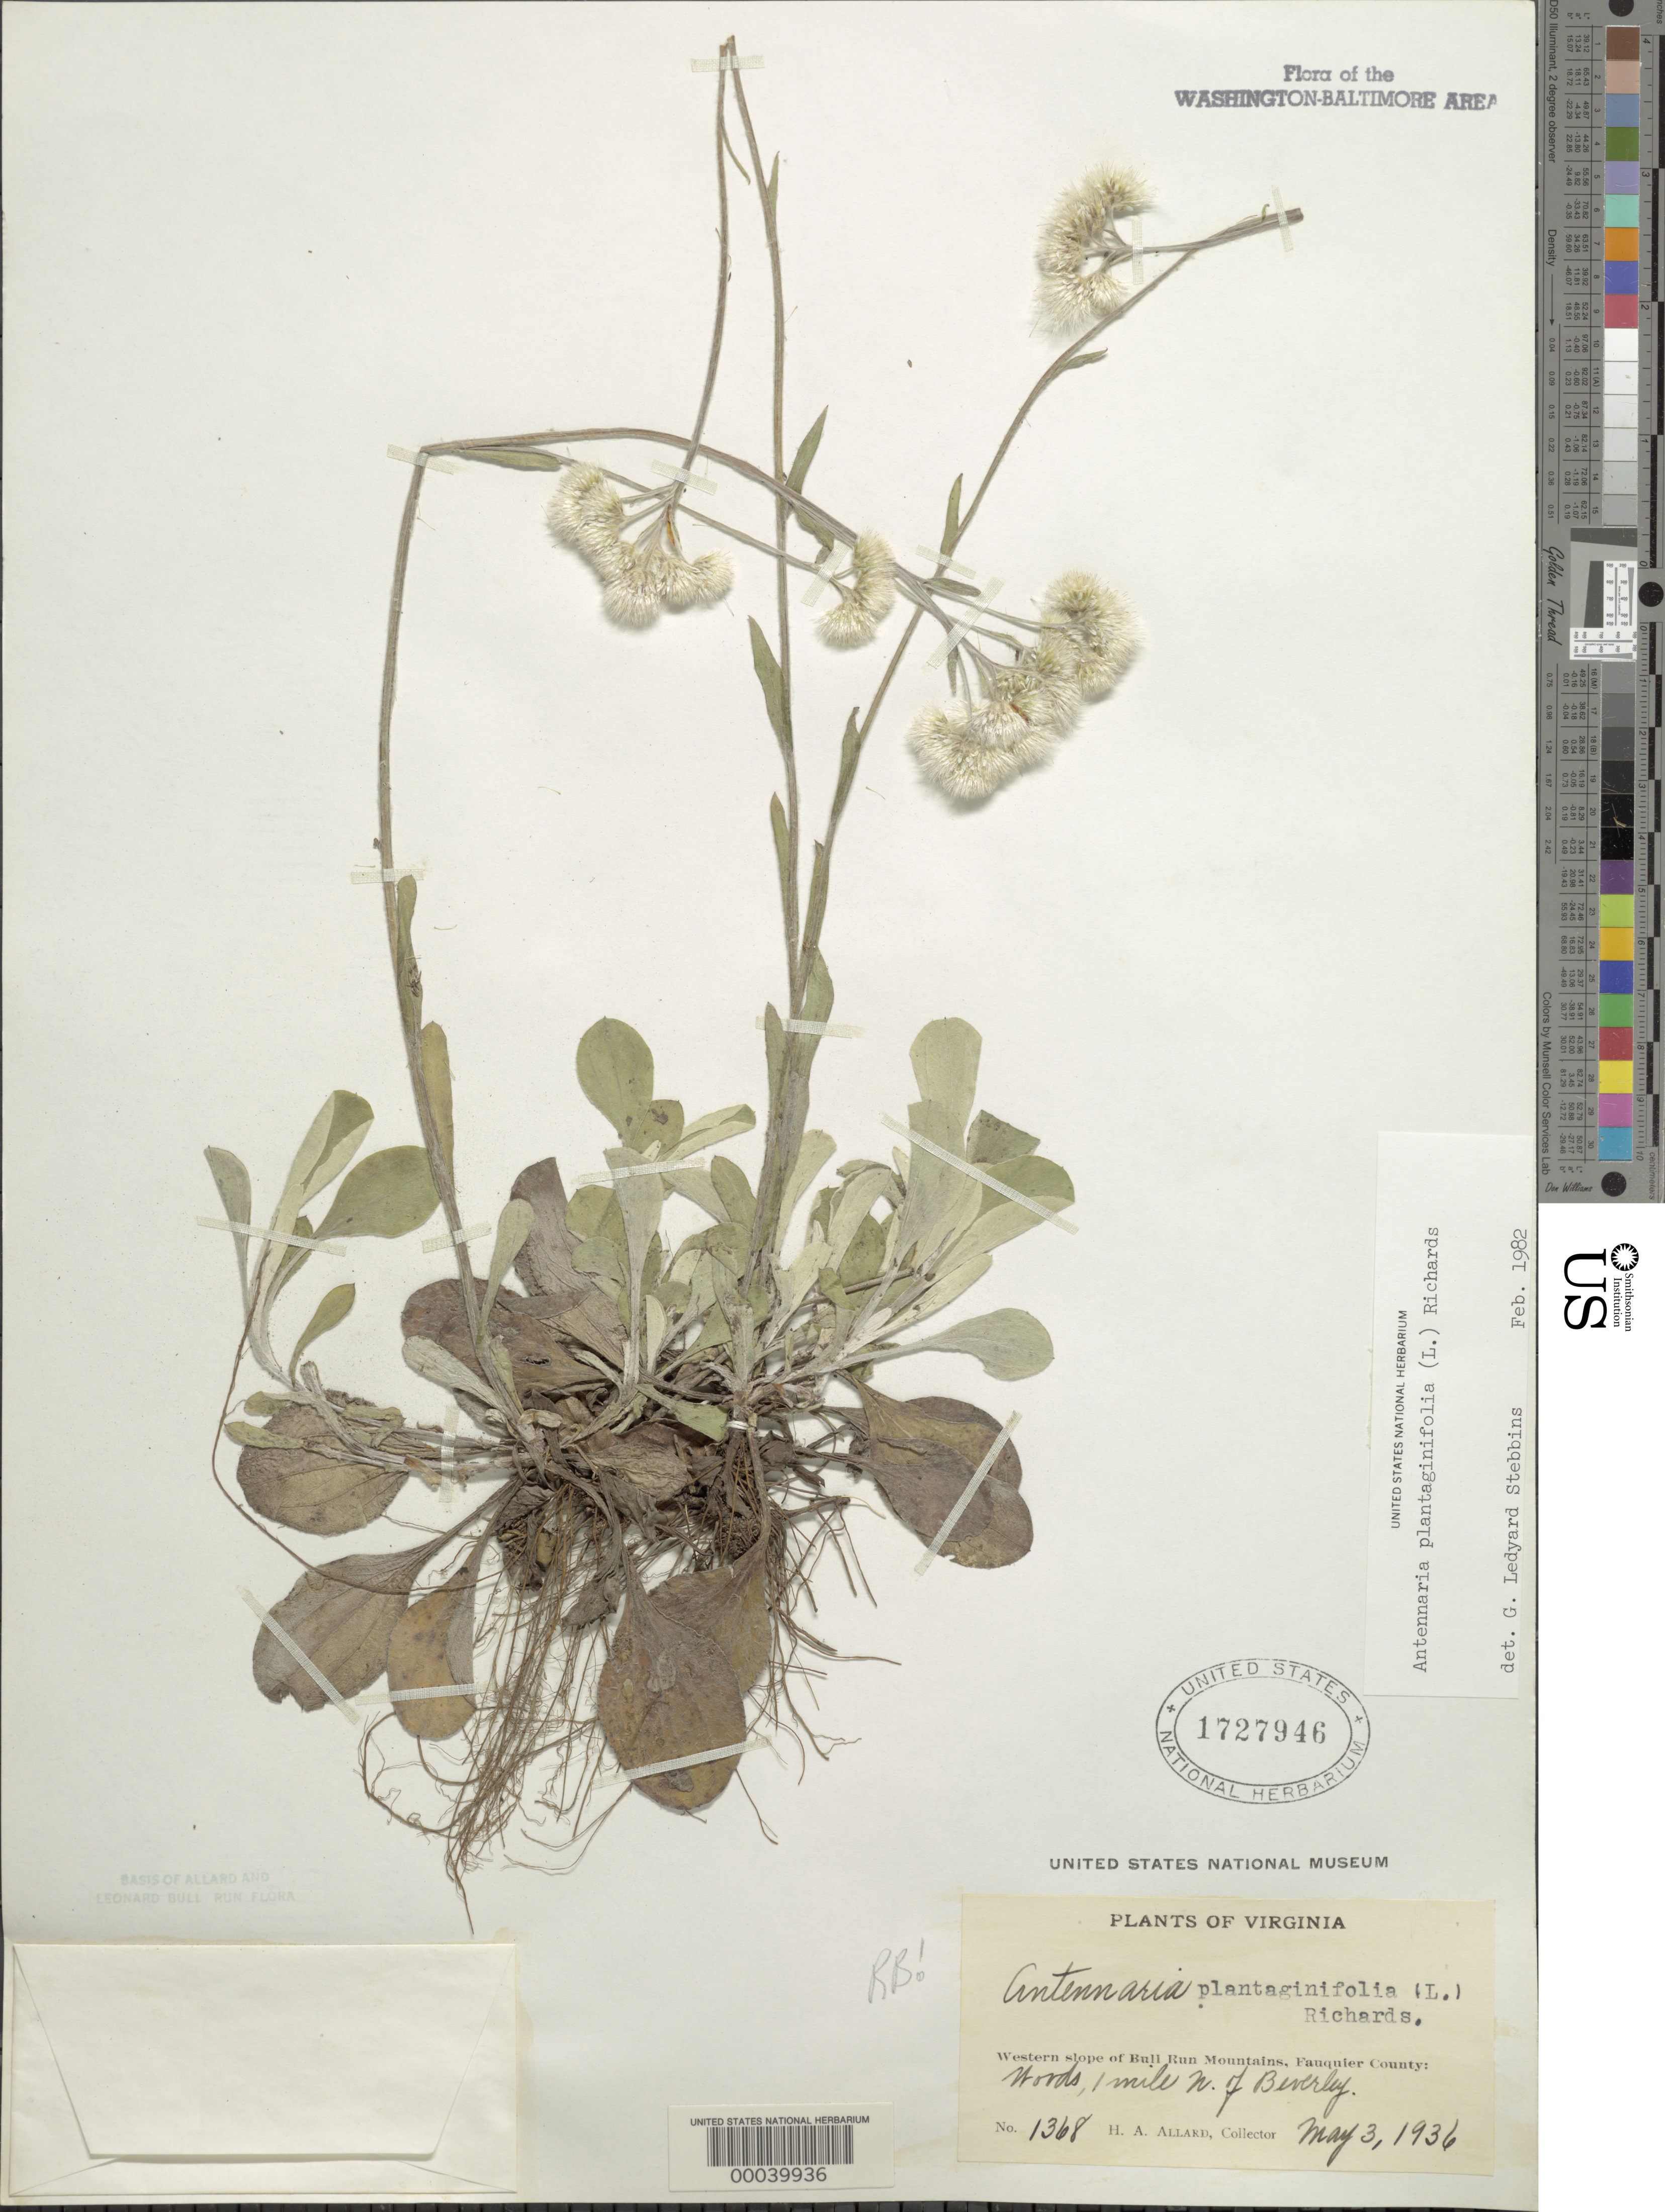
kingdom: Plantae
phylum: Tracheophyta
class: Magnoliopsida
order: Asterales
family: Asteraceae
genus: Antennaria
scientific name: Antennaria plantaginifolia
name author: (L.) Richardson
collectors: H. A. Allard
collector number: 1368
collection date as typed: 03 May 1936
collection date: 1936-05-03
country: United States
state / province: Virginia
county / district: Fauquier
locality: Western Slope of Bull Run Mountains, 1 Mile North of Beverley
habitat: Woods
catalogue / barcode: US 1727946